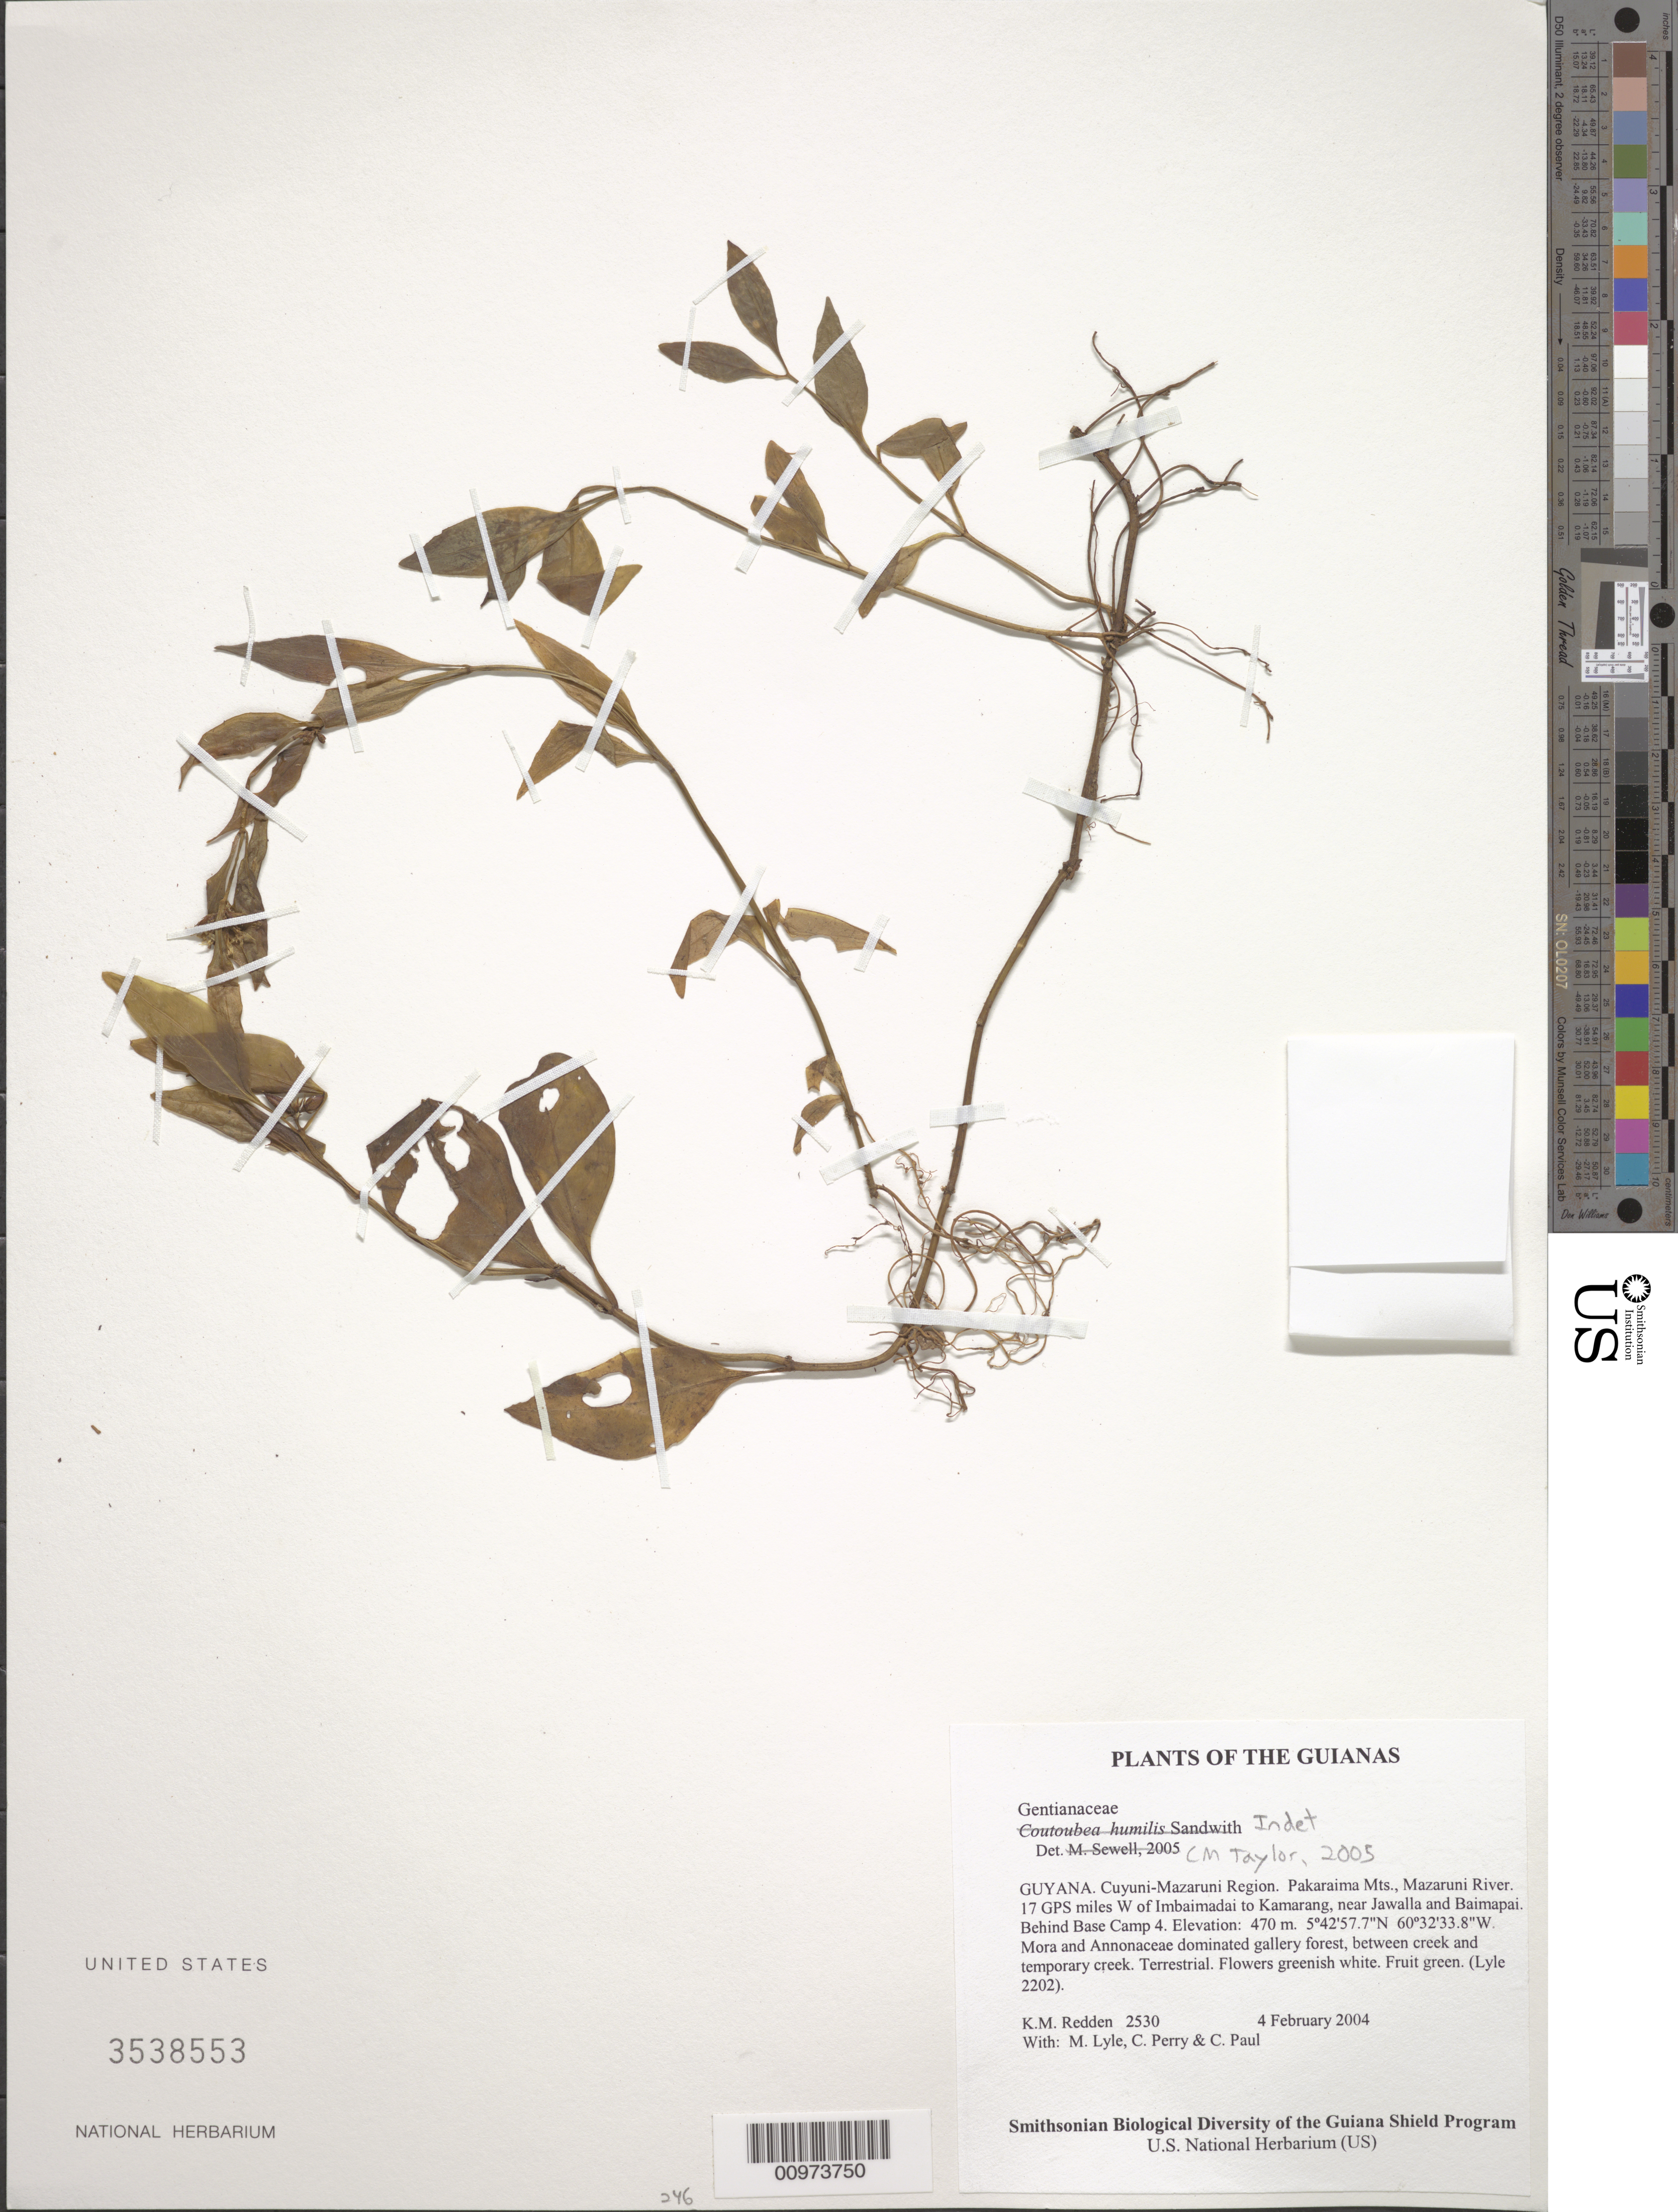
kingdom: Plantae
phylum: Tracheophyta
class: Magnoliopsida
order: Gentianales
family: Gentianaceae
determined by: Taylor, Charlotte M.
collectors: K. M. Redden, M. Lyle, C. Perry & C. Paul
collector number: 2530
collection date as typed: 4 February 2004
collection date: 2004-02-04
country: Guyana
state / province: Cuyuni-Mazaruni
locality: Pakaraima Mts., Mazaruni River. 17 GPS miles W of Imbaimadai to Kamarang, near Jawalla and Baimapai. Behind Base Camp 4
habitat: Mora and Annonaceae dominated gallery forest, between creek and temporary creek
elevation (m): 470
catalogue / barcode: US 3538553